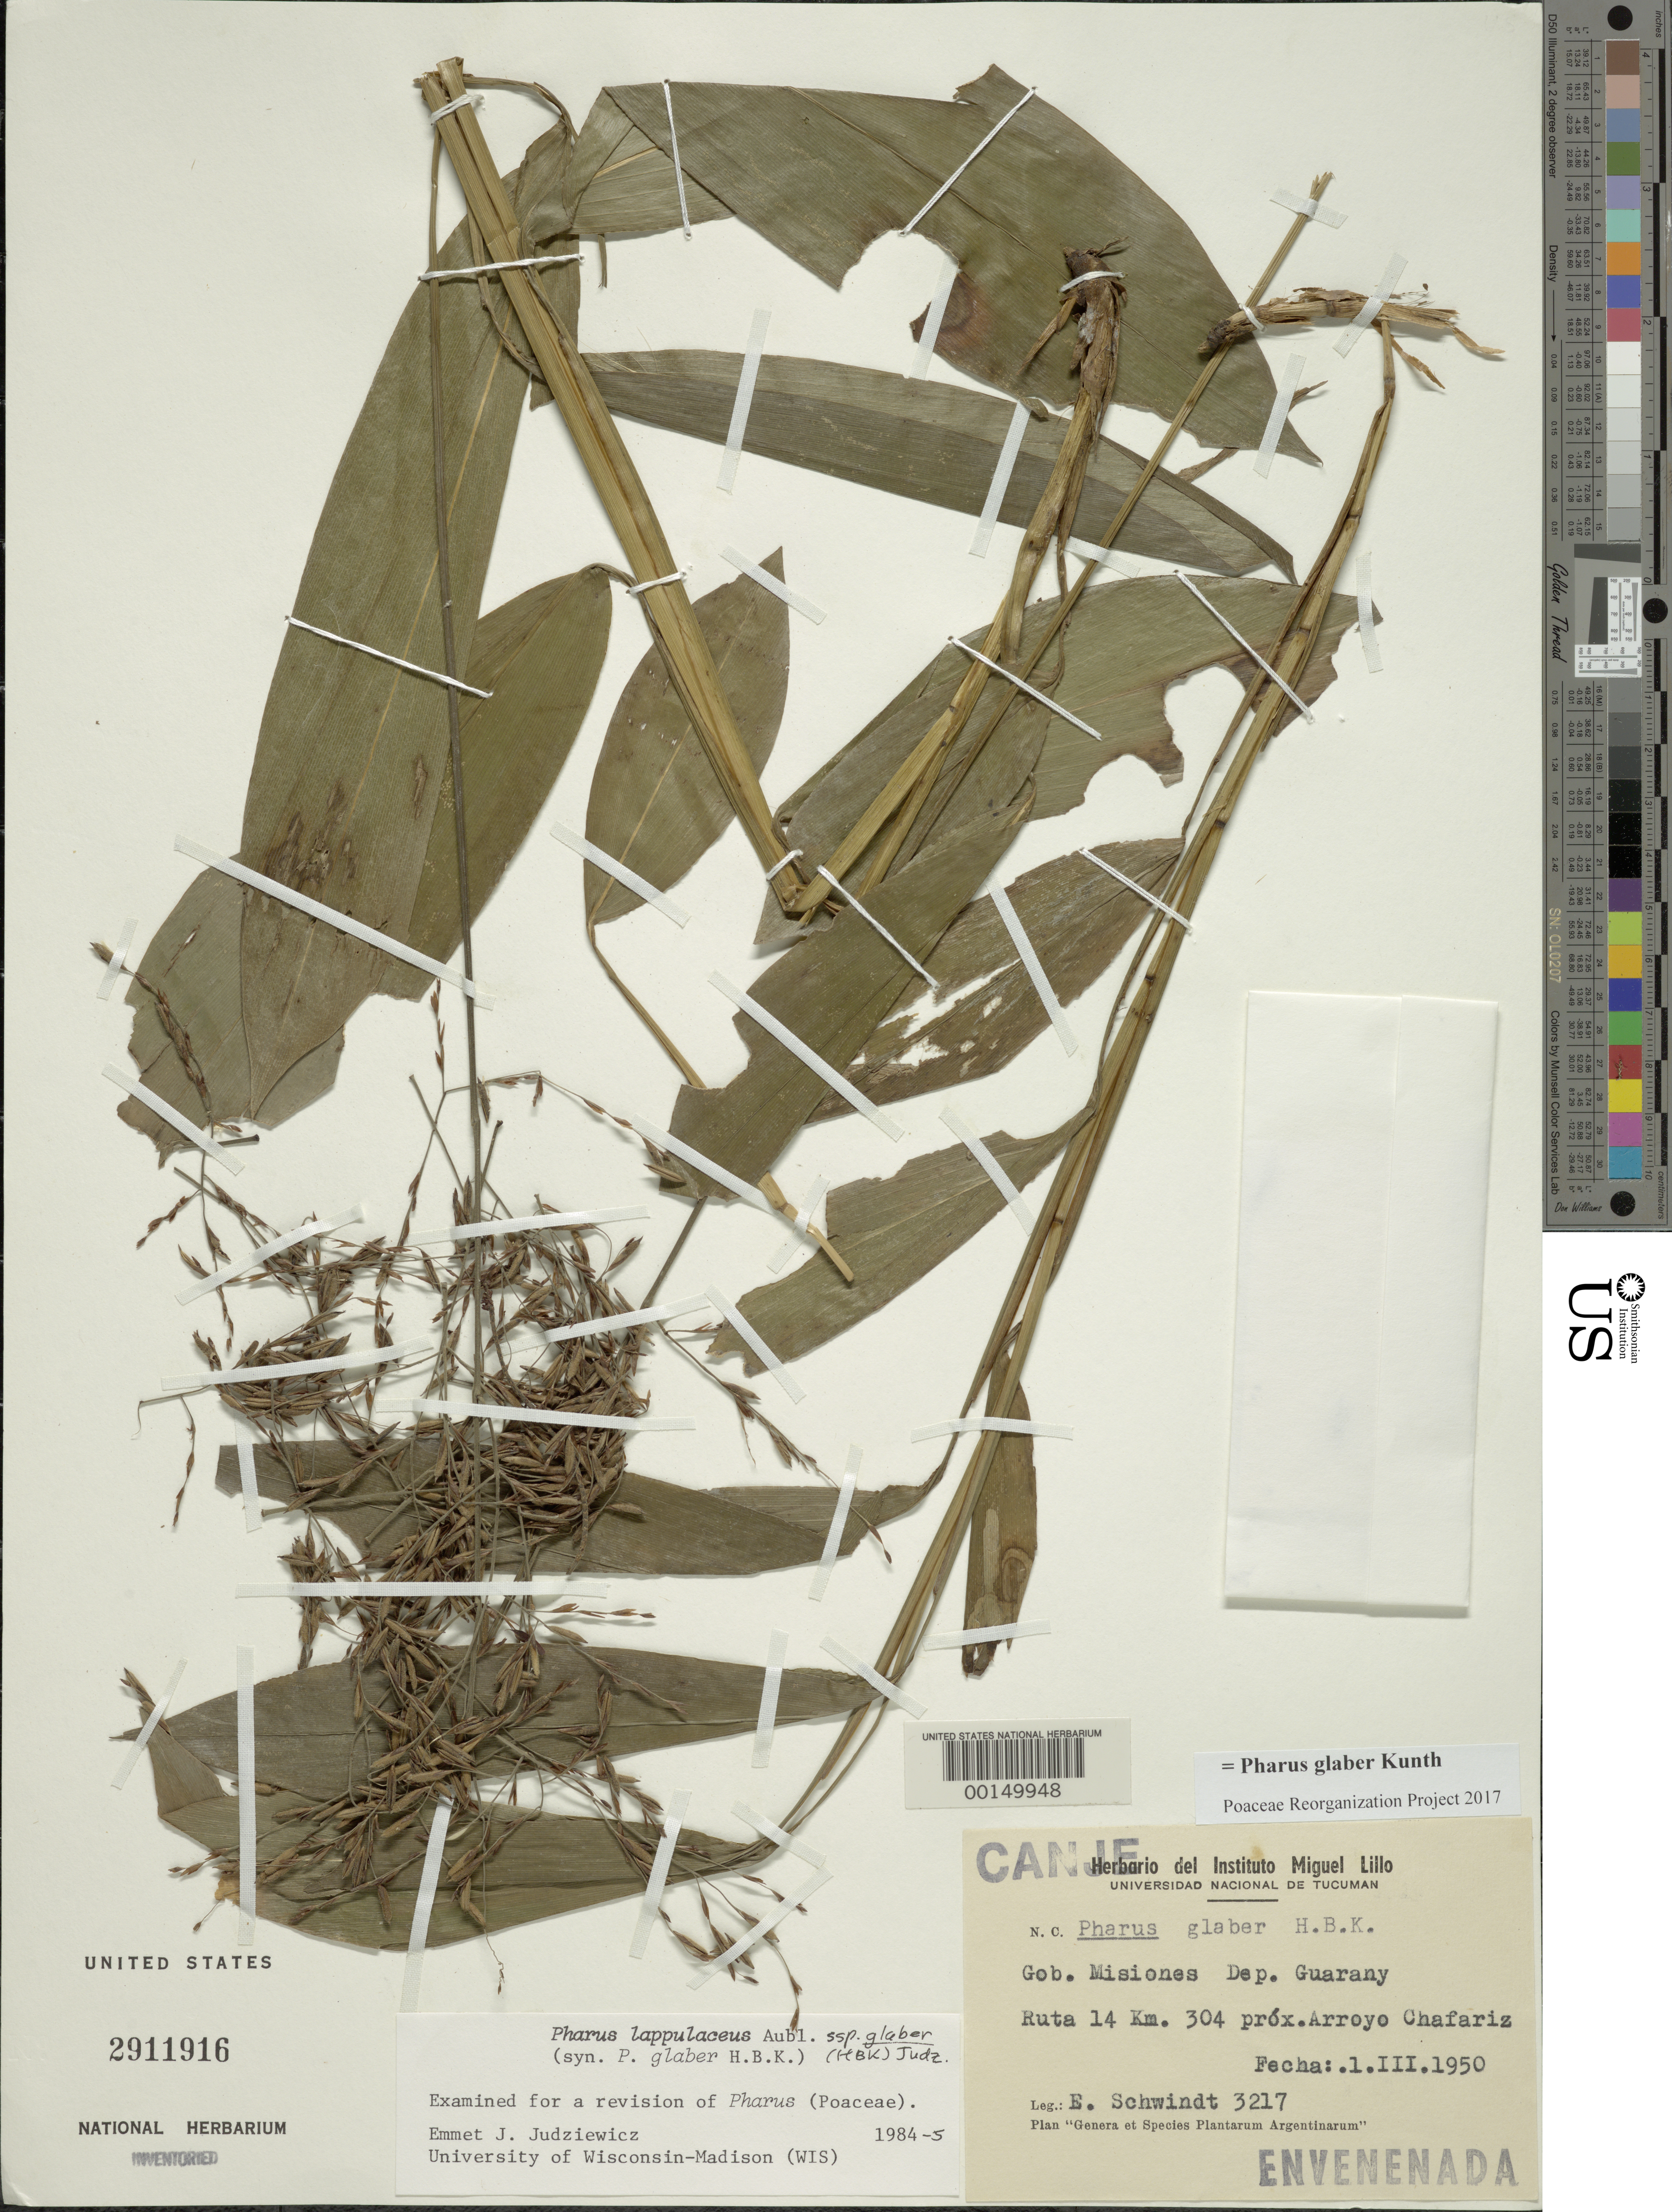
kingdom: Plantae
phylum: Tracheophyta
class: Liliopsida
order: Poales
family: Poaceae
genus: Pharus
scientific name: Pharus glaber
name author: Kunth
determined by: Poaceae Reorganization Project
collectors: E. Schwindt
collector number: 3217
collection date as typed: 01 Mar 1950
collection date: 1950-03-01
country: Argentina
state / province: Misiones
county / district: Guaraní ?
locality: Guarany Dept. (?), ruta 14, Arroyo Chafariz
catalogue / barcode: US 2911916